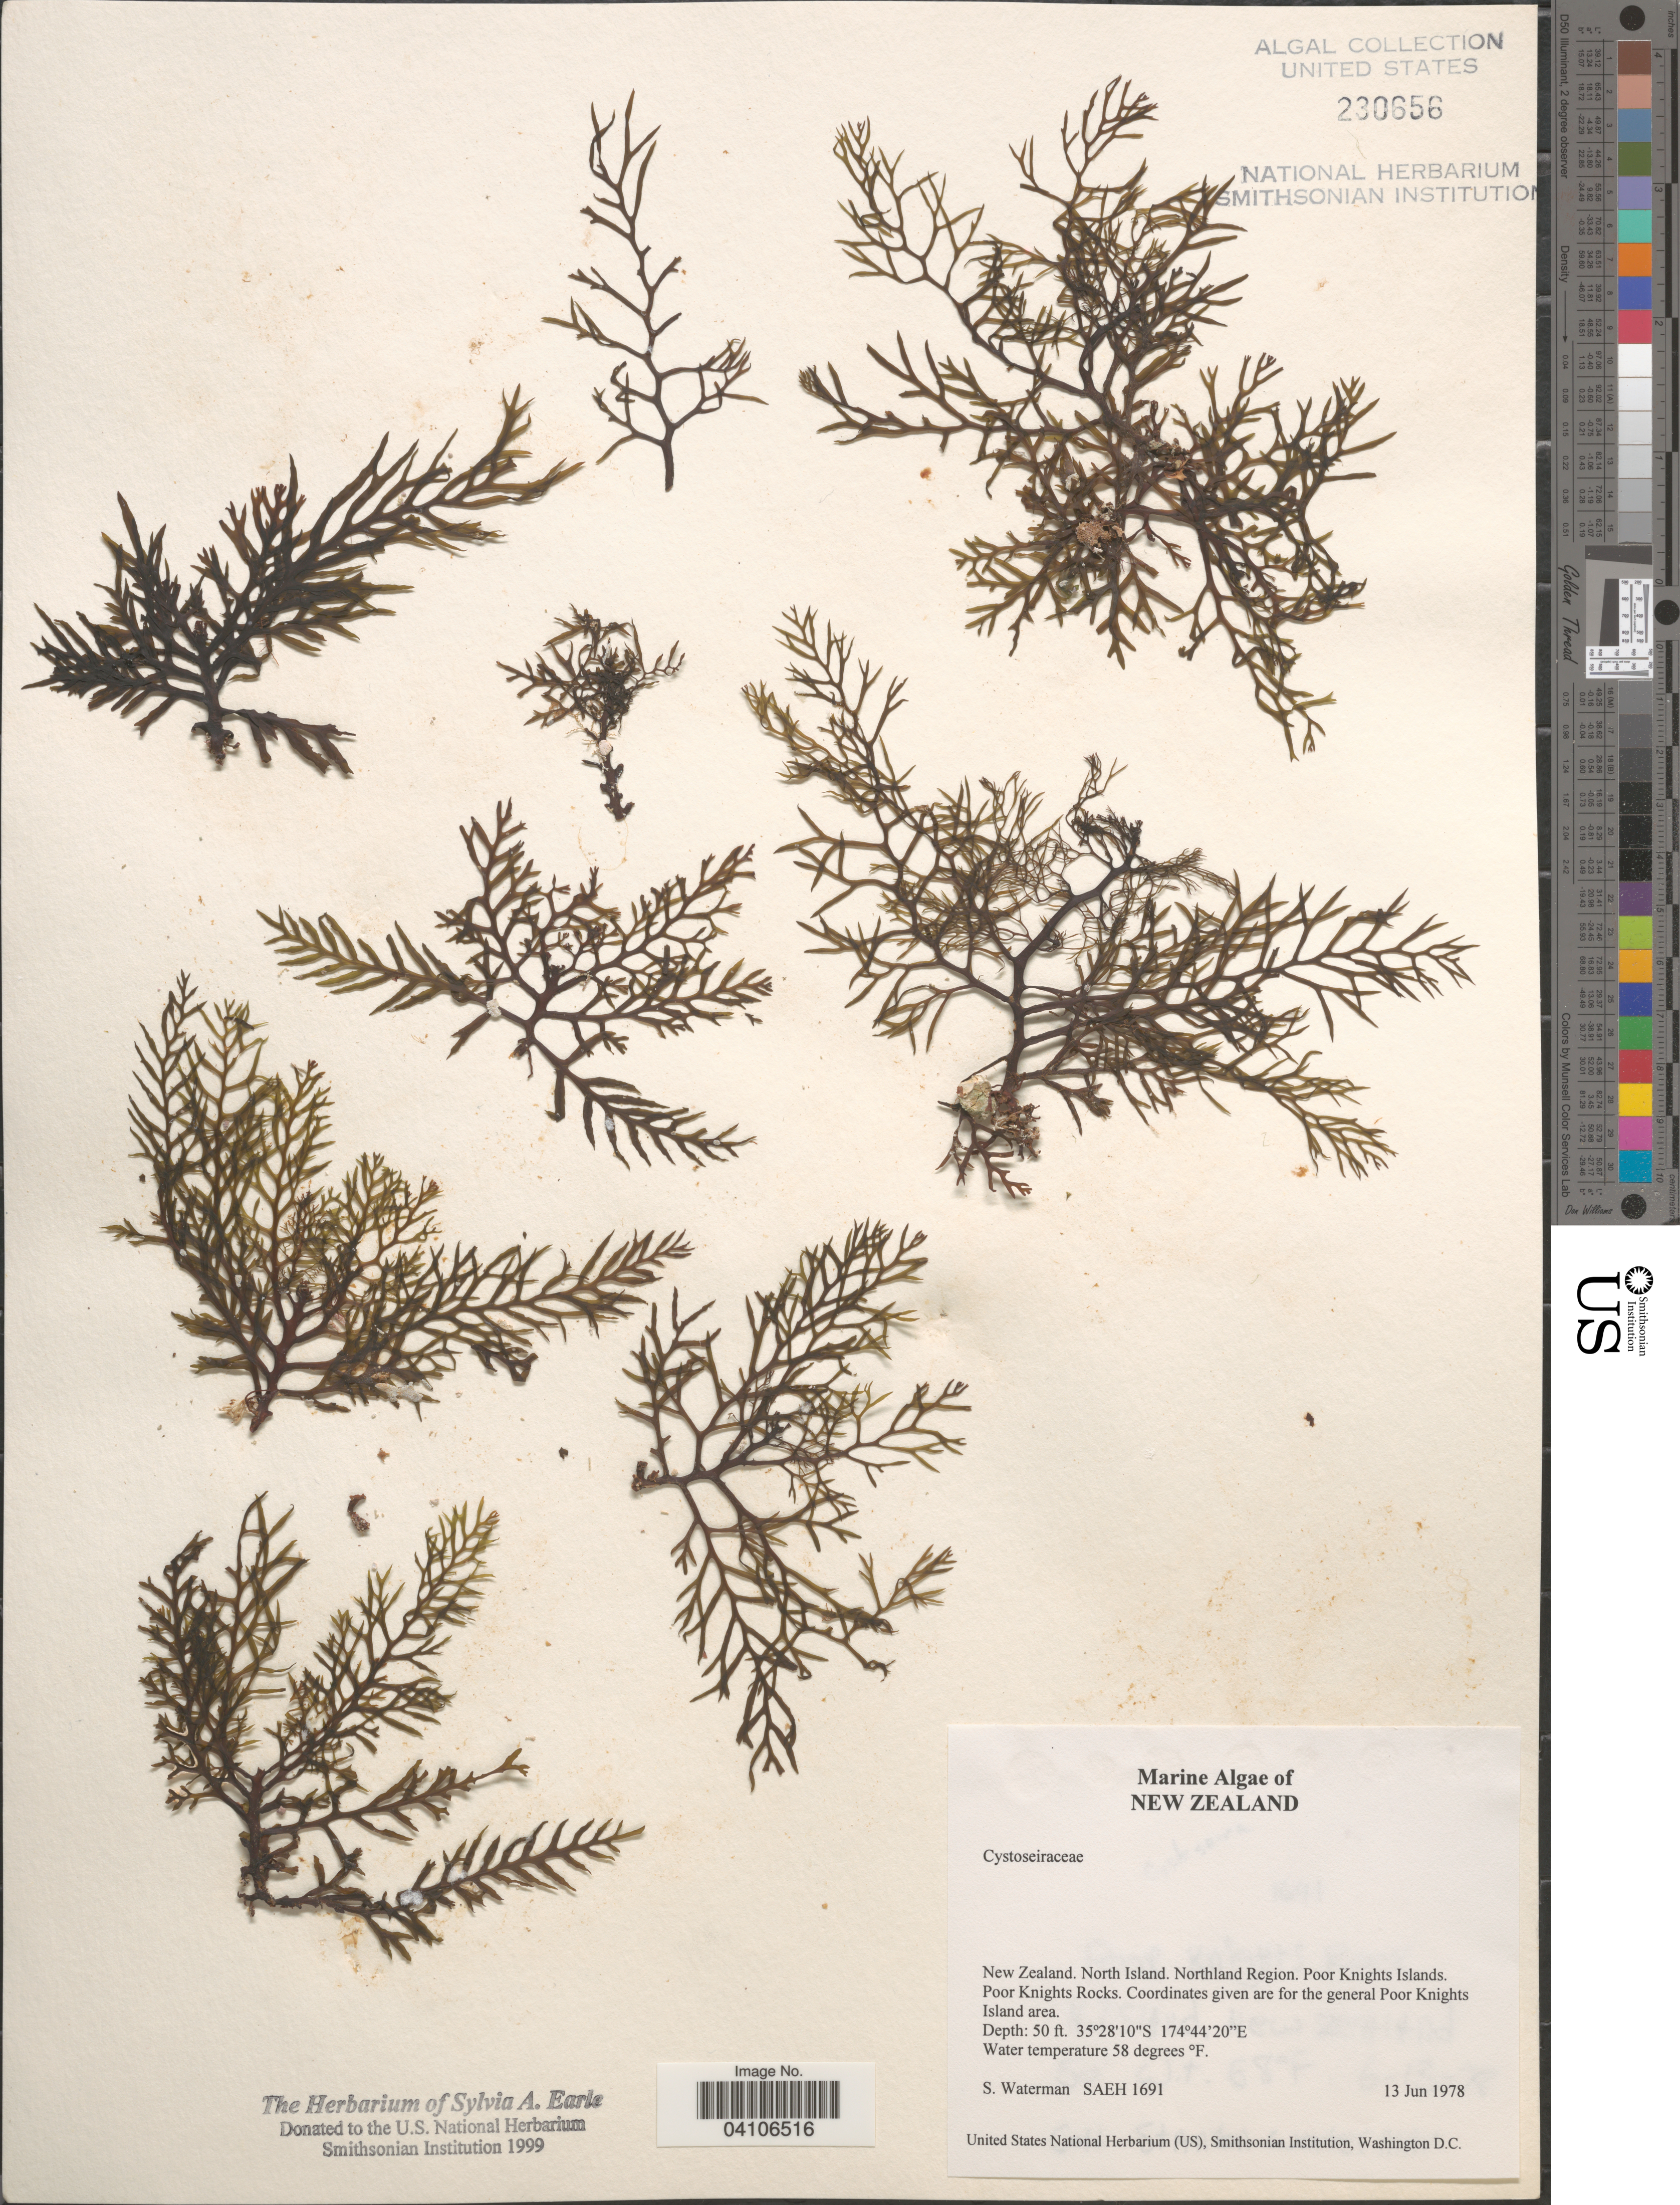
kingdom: Chromista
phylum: Ochrophyta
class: Phaeophyceae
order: Fucales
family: Sargassaceae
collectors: S. Waterman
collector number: SAEH1691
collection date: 1978-06-13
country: New Zealand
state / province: Northland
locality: North Island. Northland Region. Poor Knights Islands. Poor Knights Rocks. Coordinates given are for the general Poor Knights Island area.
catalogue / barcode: US 230656